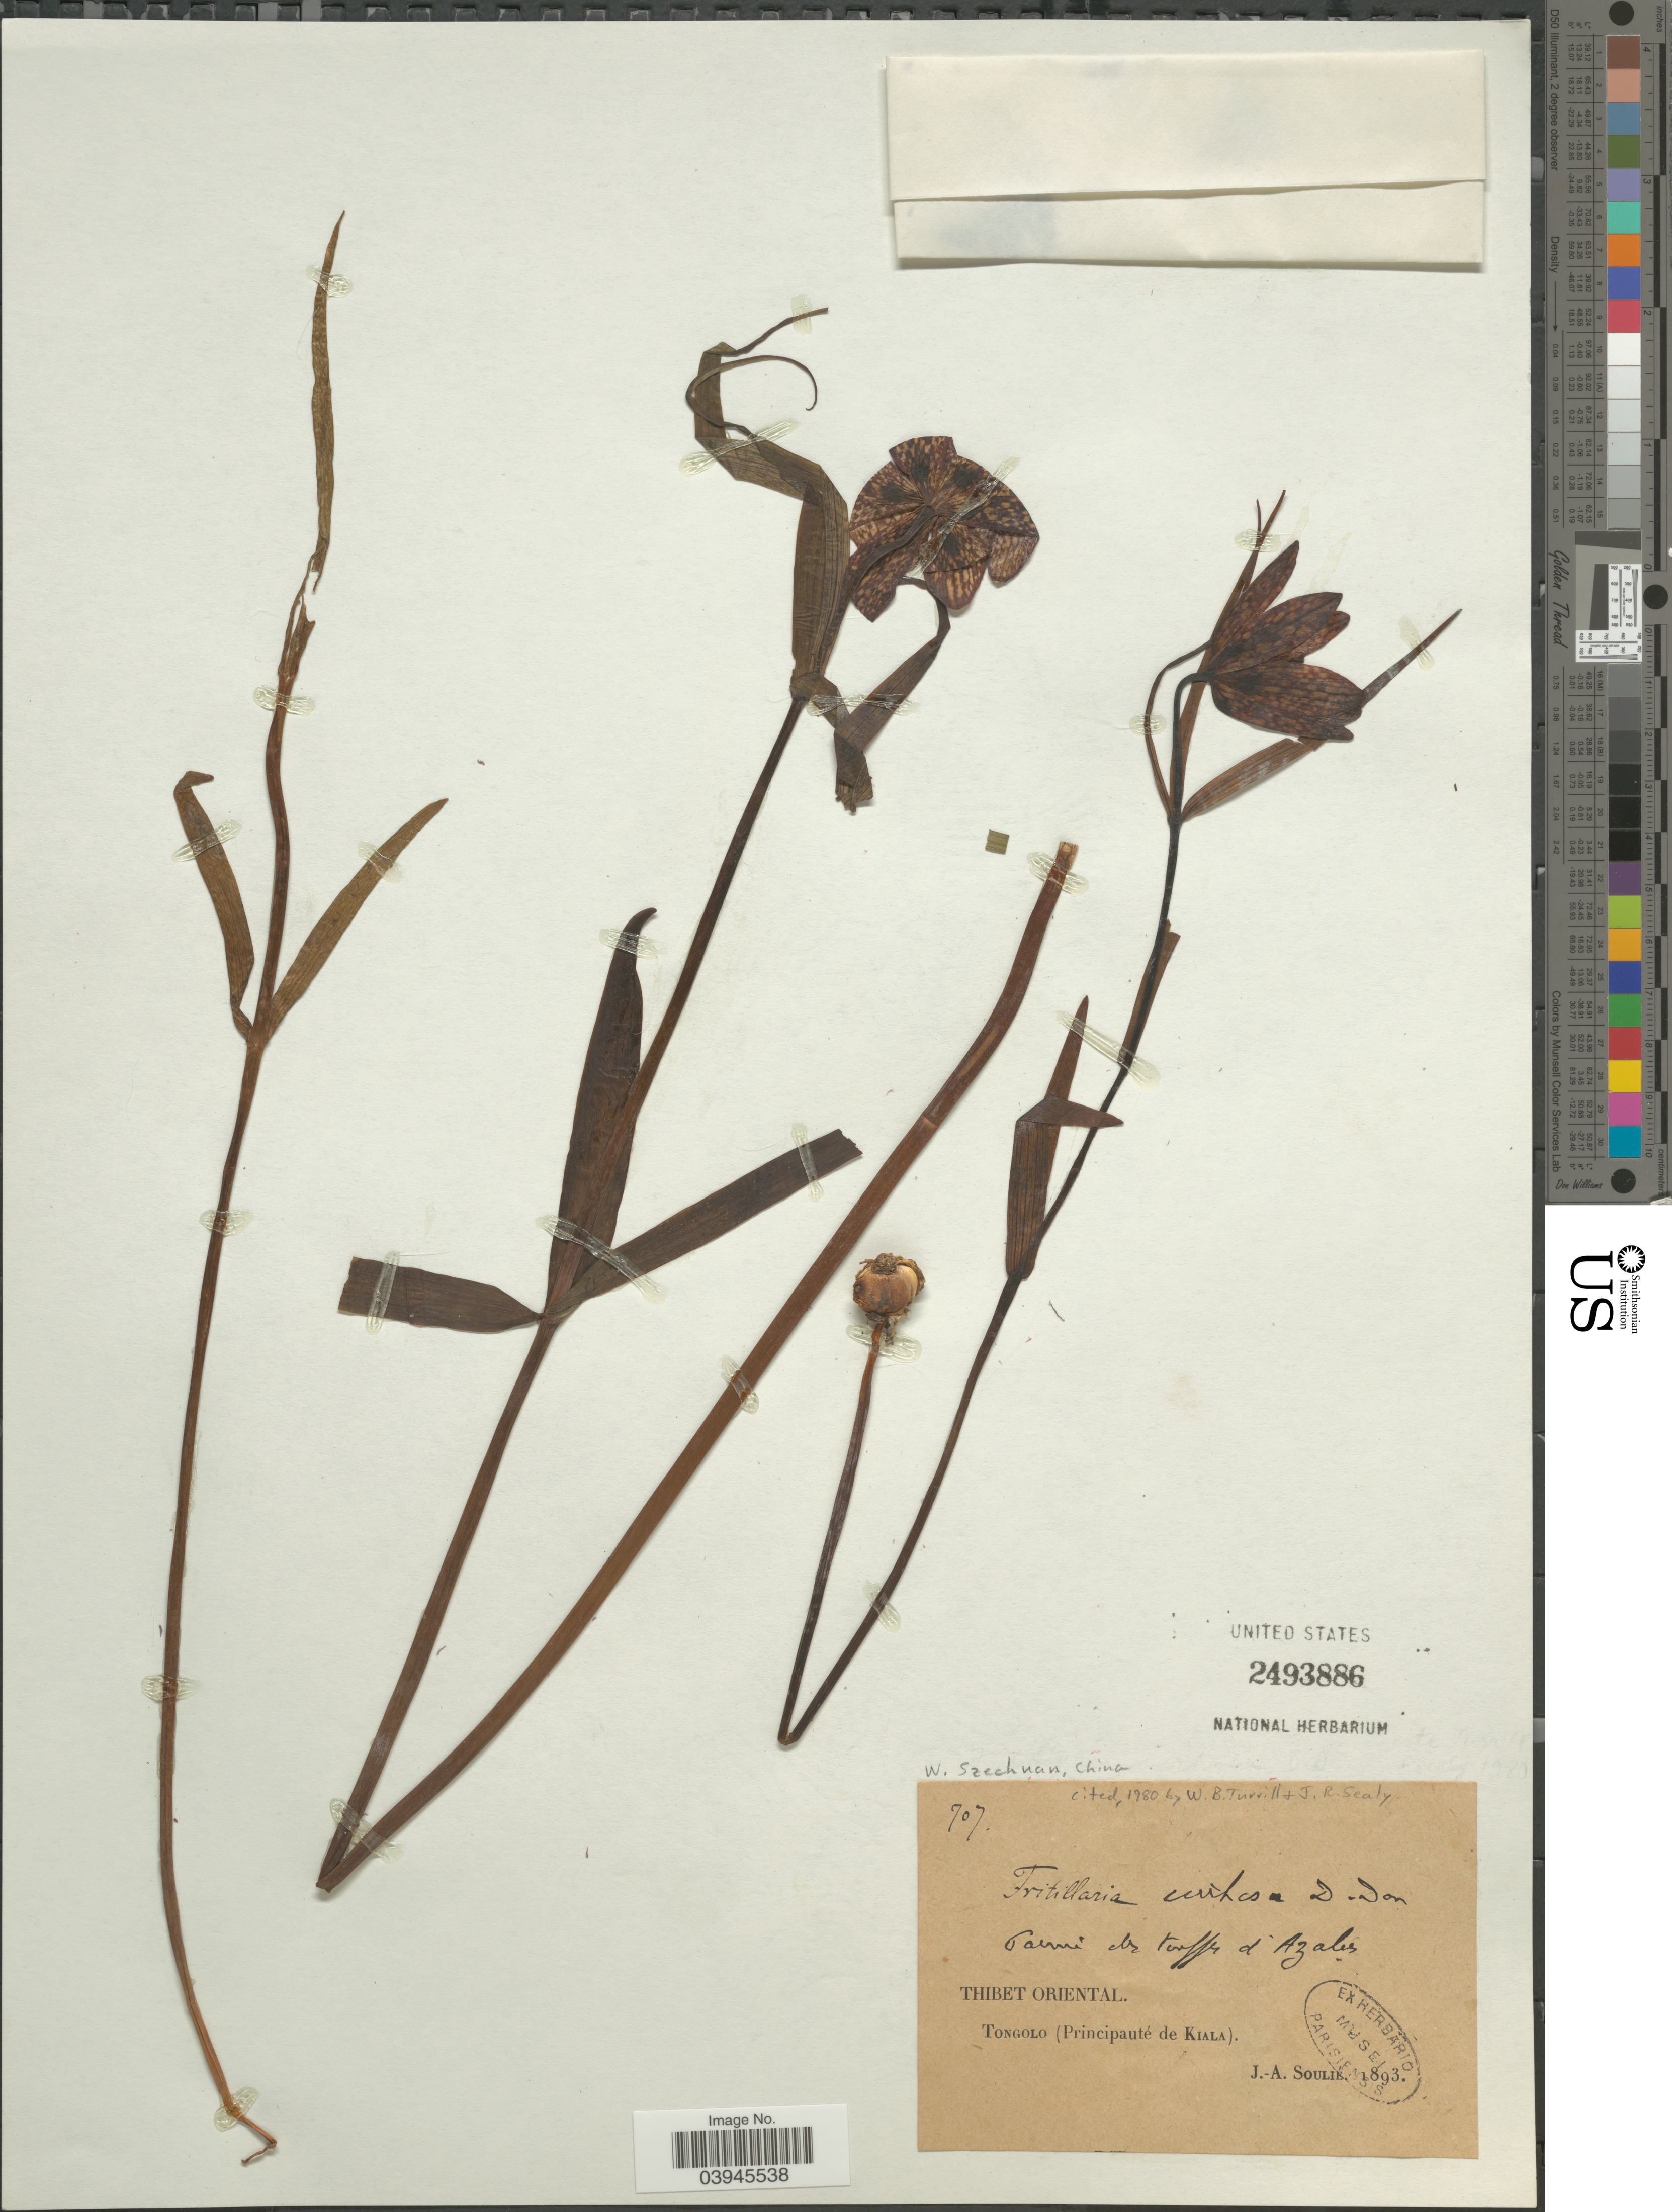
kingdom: Plantae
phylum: Tracheophyta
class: Liliopsida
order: Liliales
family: Liliaceae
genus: Fritillaria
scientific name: Fritillaria cirrhosa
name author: D. Don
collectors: J. Soulie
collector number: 707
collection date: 1893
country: China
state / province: Xizang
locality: Thibet Oriental. Tongolo (Principauté de Kiala).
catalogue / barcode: US 2493886